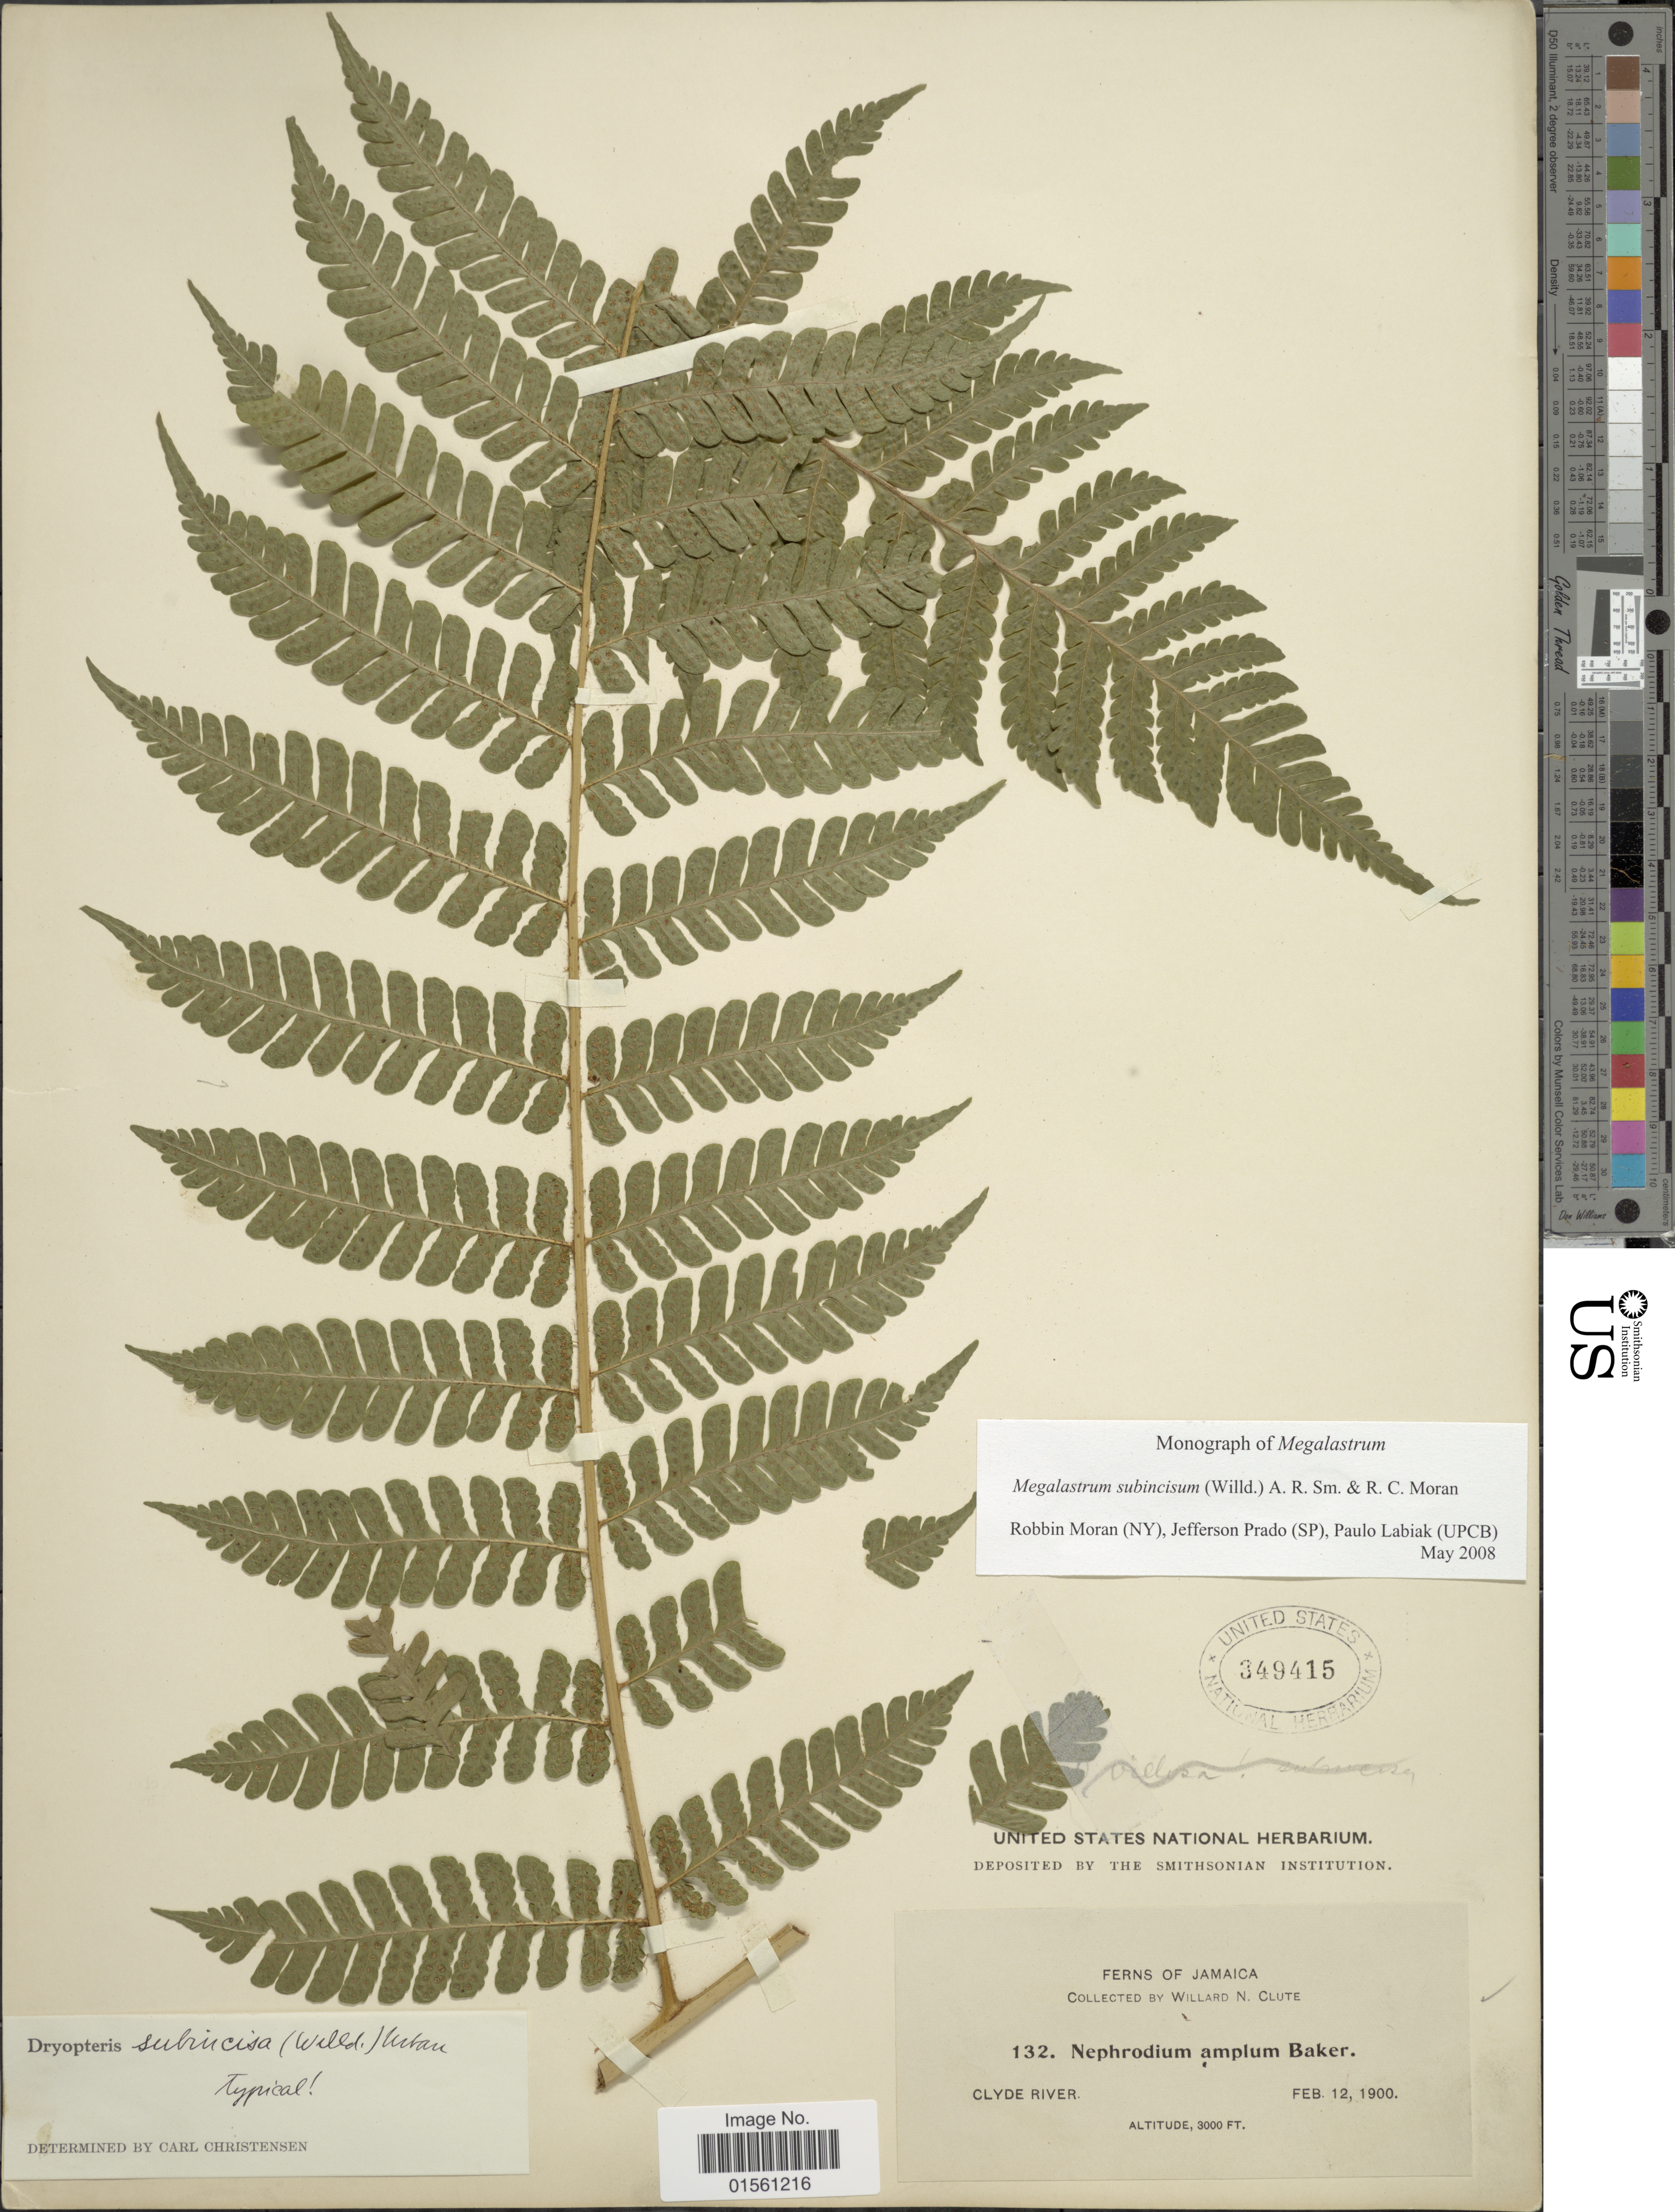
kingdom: Plantae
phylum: Tracheophyta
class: Polypodiopsida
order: Polypodiales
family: Dryopteridaceae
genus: Megalastrum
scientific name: Megalastrum subincisum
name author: (Willd.) A.R. Sm. & R.C. Moran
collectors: W. N. Clute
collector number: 132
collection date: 1900-02-12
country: Jamaica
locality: Clyde River.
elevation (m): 914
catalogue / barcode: US 349415